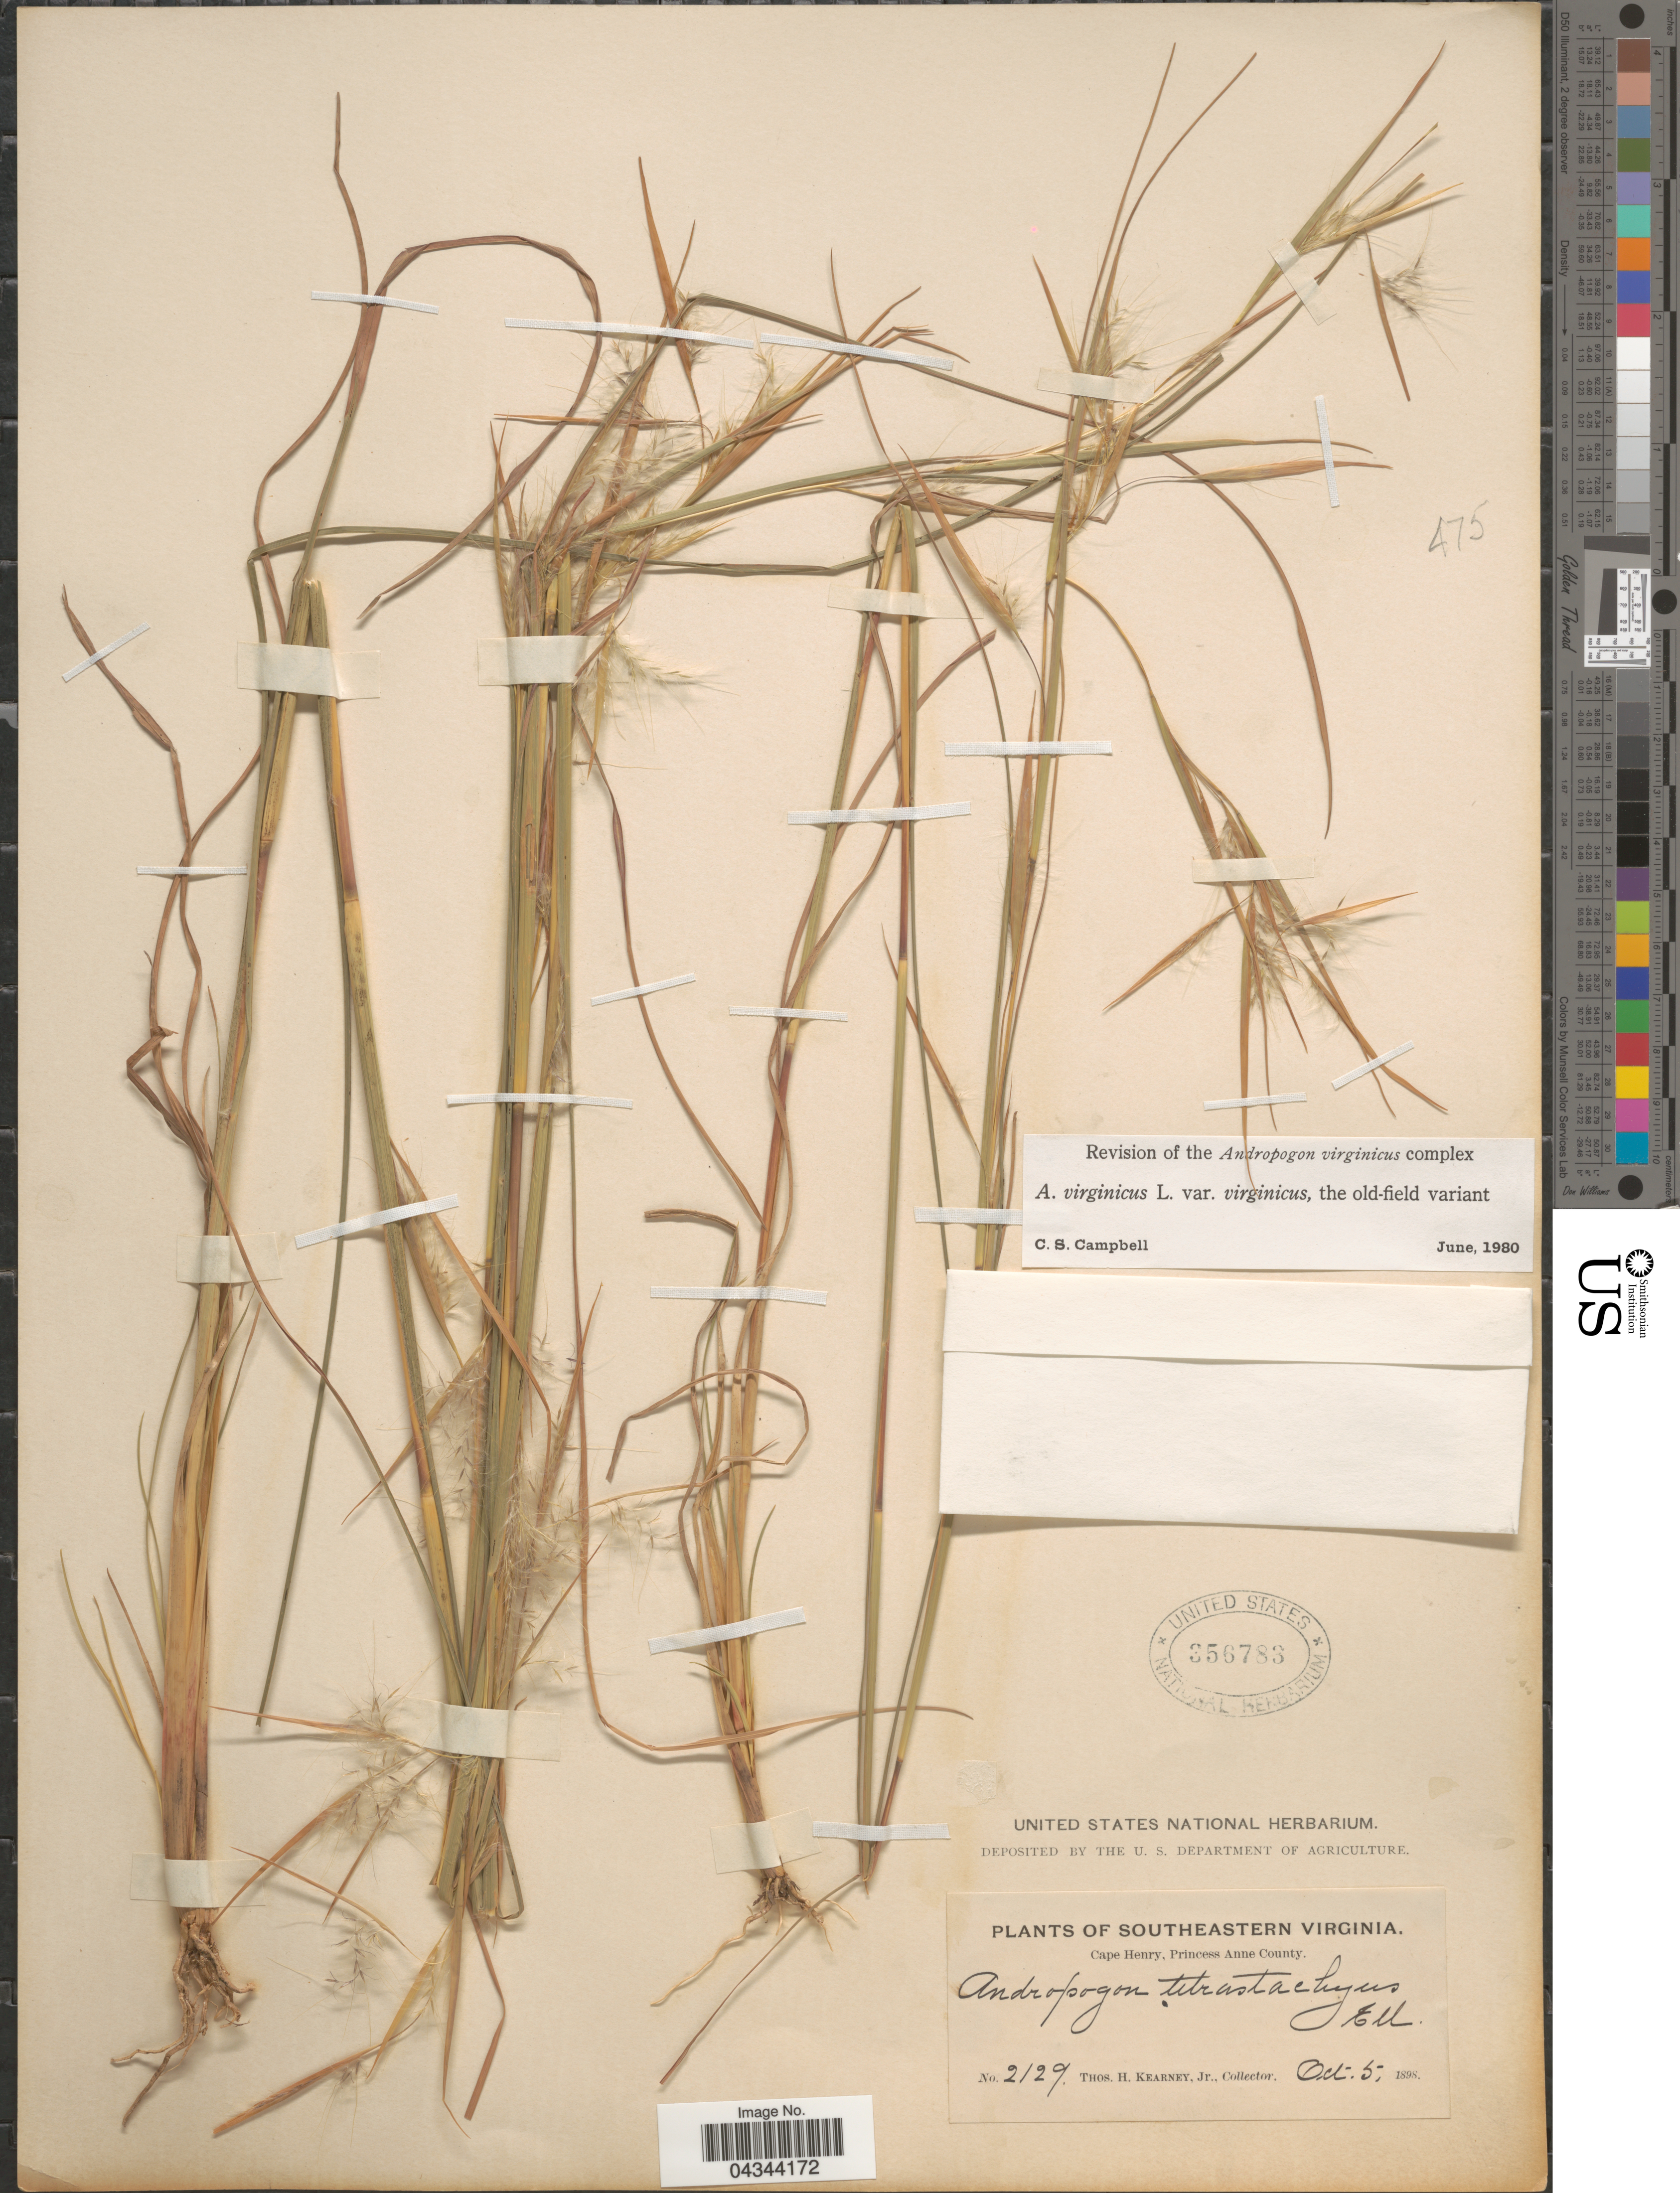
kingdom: Plantae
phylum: Tracheophyta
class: Liliopsida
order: Poales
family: Poaceae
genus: Andropogon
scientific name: Andropogon virginicus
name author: L.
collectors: T. H. Kearney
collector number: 2129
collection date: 1898-10-05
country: United States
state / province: Virginia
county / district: City of Virginia Beach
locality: Southeastern Virginia. Cape Henry, Princess Anne (=historic county name) County.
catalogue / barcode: US 356783